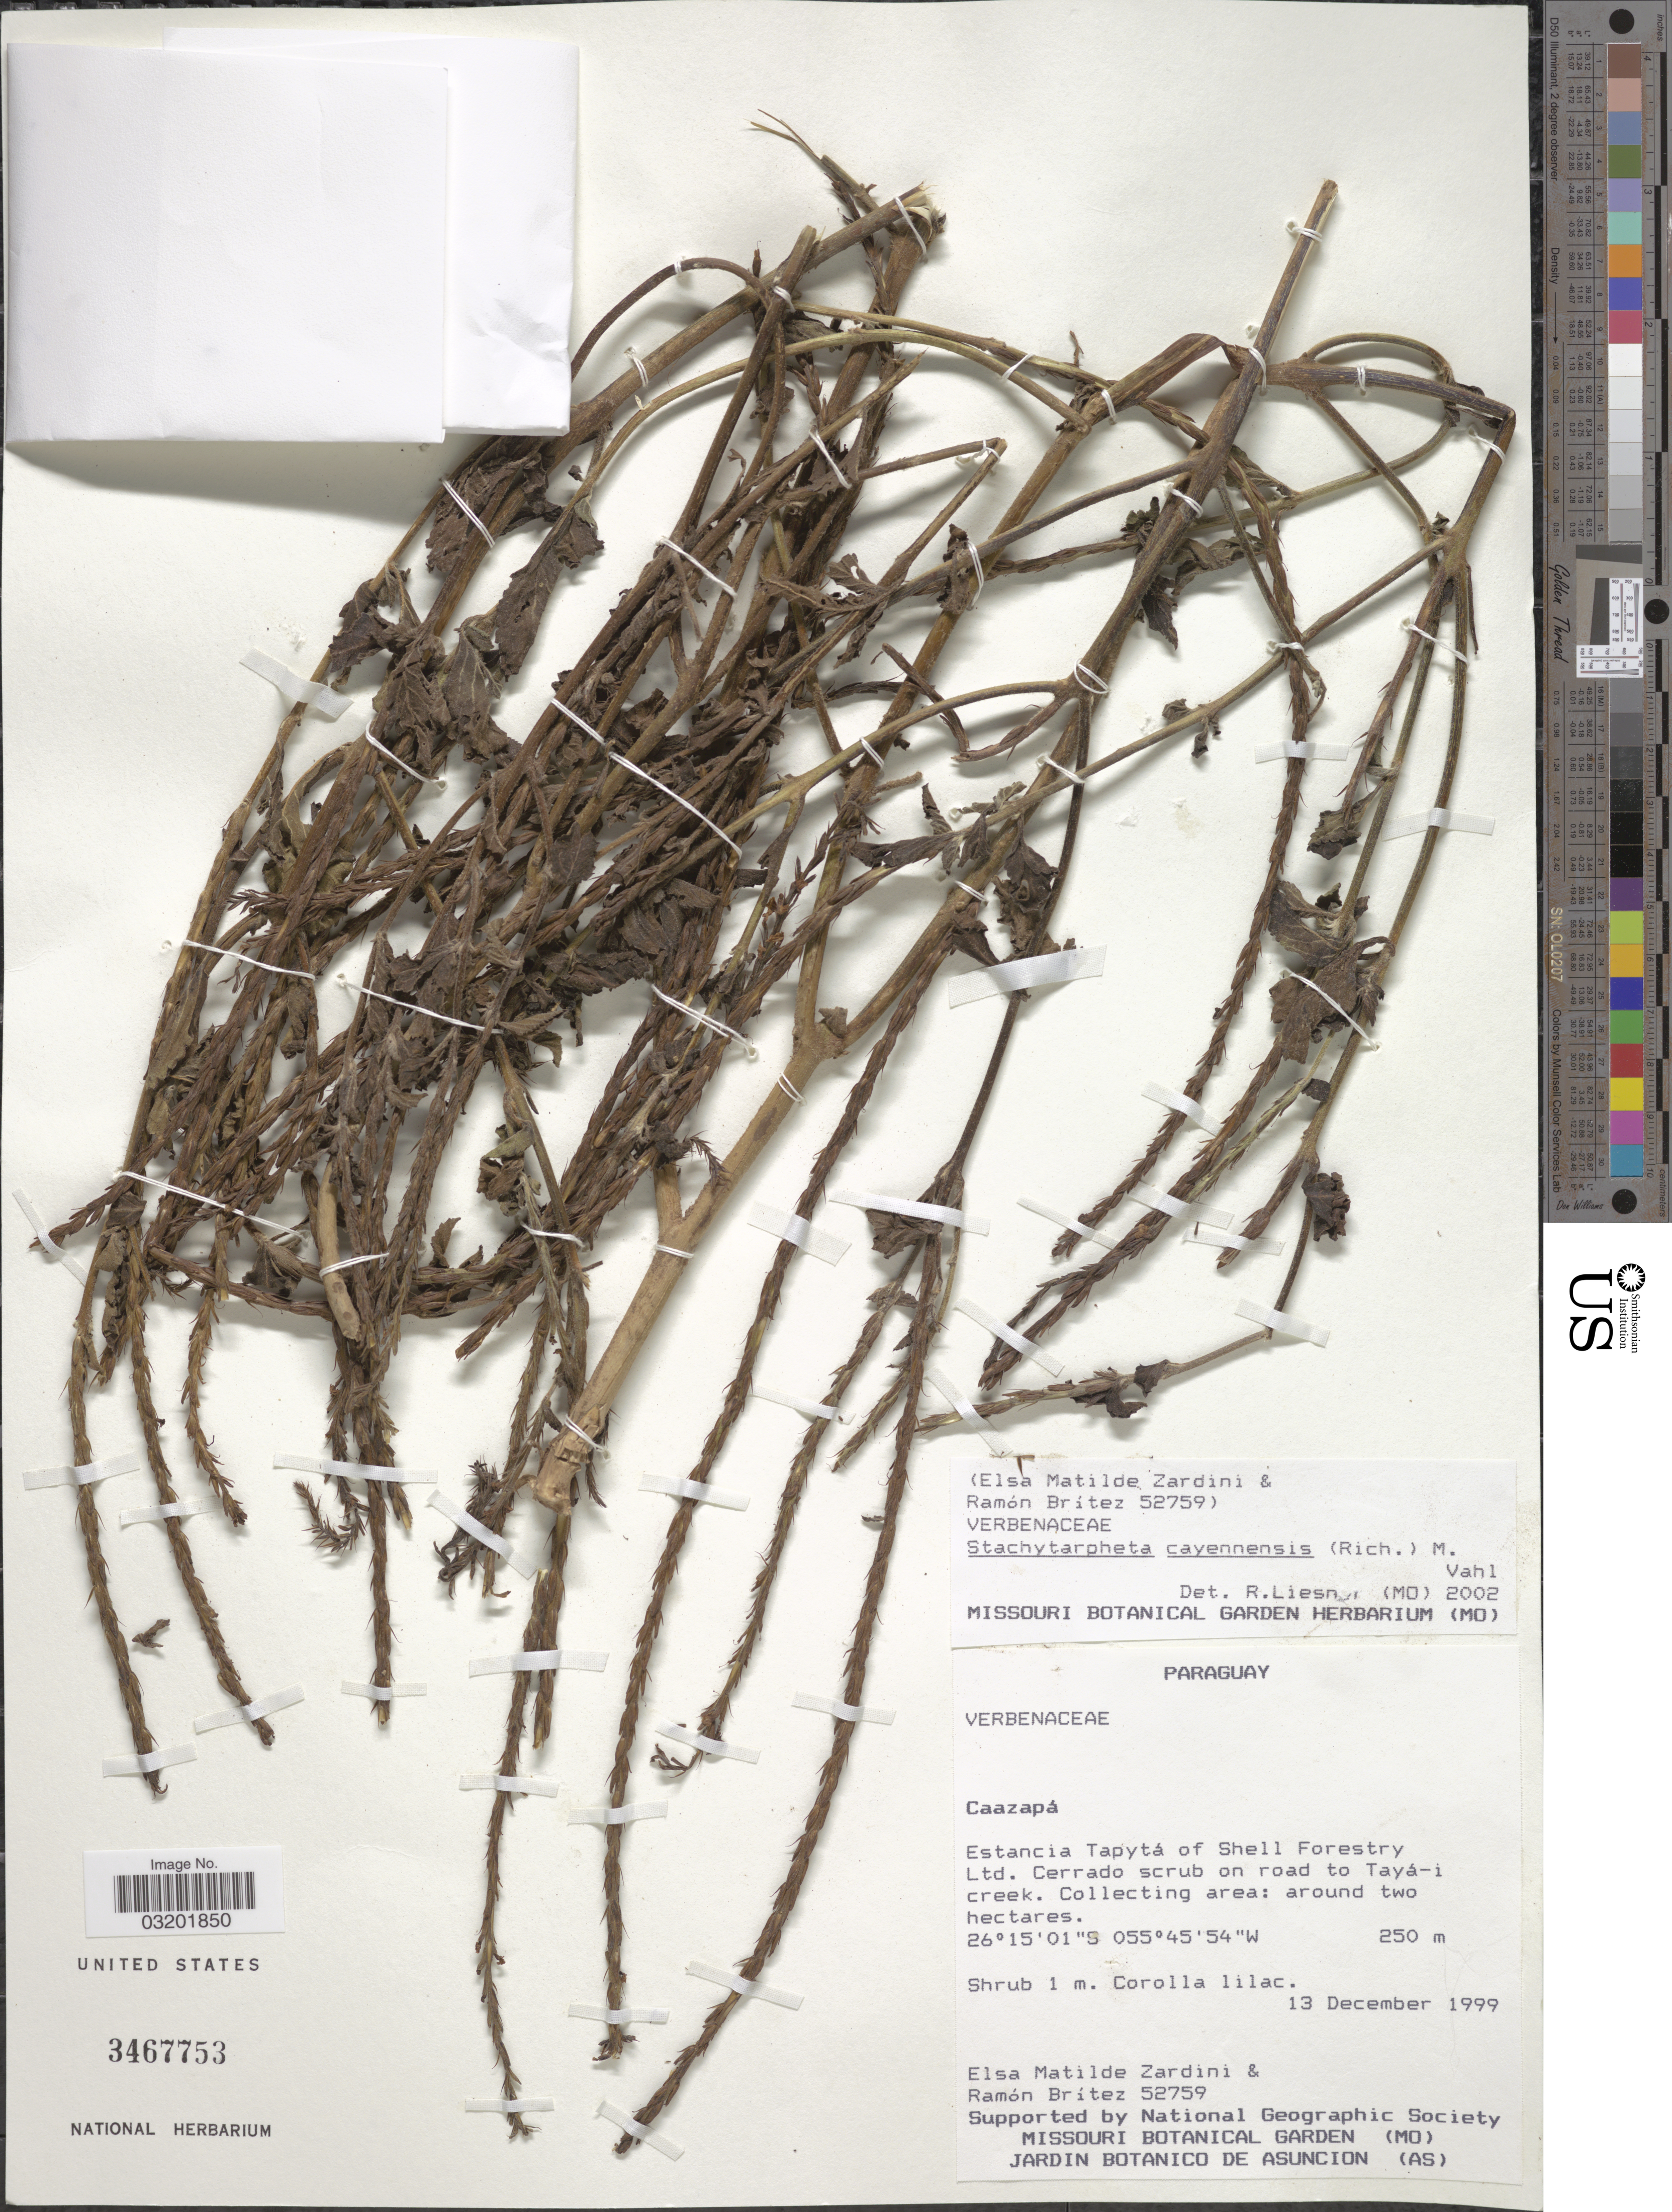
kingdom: Plantae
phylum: Tracheophyta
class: Magnoliopsida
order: Lamiales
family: Verbenaceae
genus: Stachytarpheta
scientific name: Stachytarpheta cayennensis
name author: (Rich.) Vahl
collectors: E. M. Zardini & R. Brítez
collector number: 52759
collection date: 1999-12-13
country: Paraguay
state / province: Caazapa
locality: Estancia Tapytá of Shell Forestry Ltd. Cerrado scrub on road to Tayá-i creek.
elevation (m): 250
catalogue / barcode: US 3467753